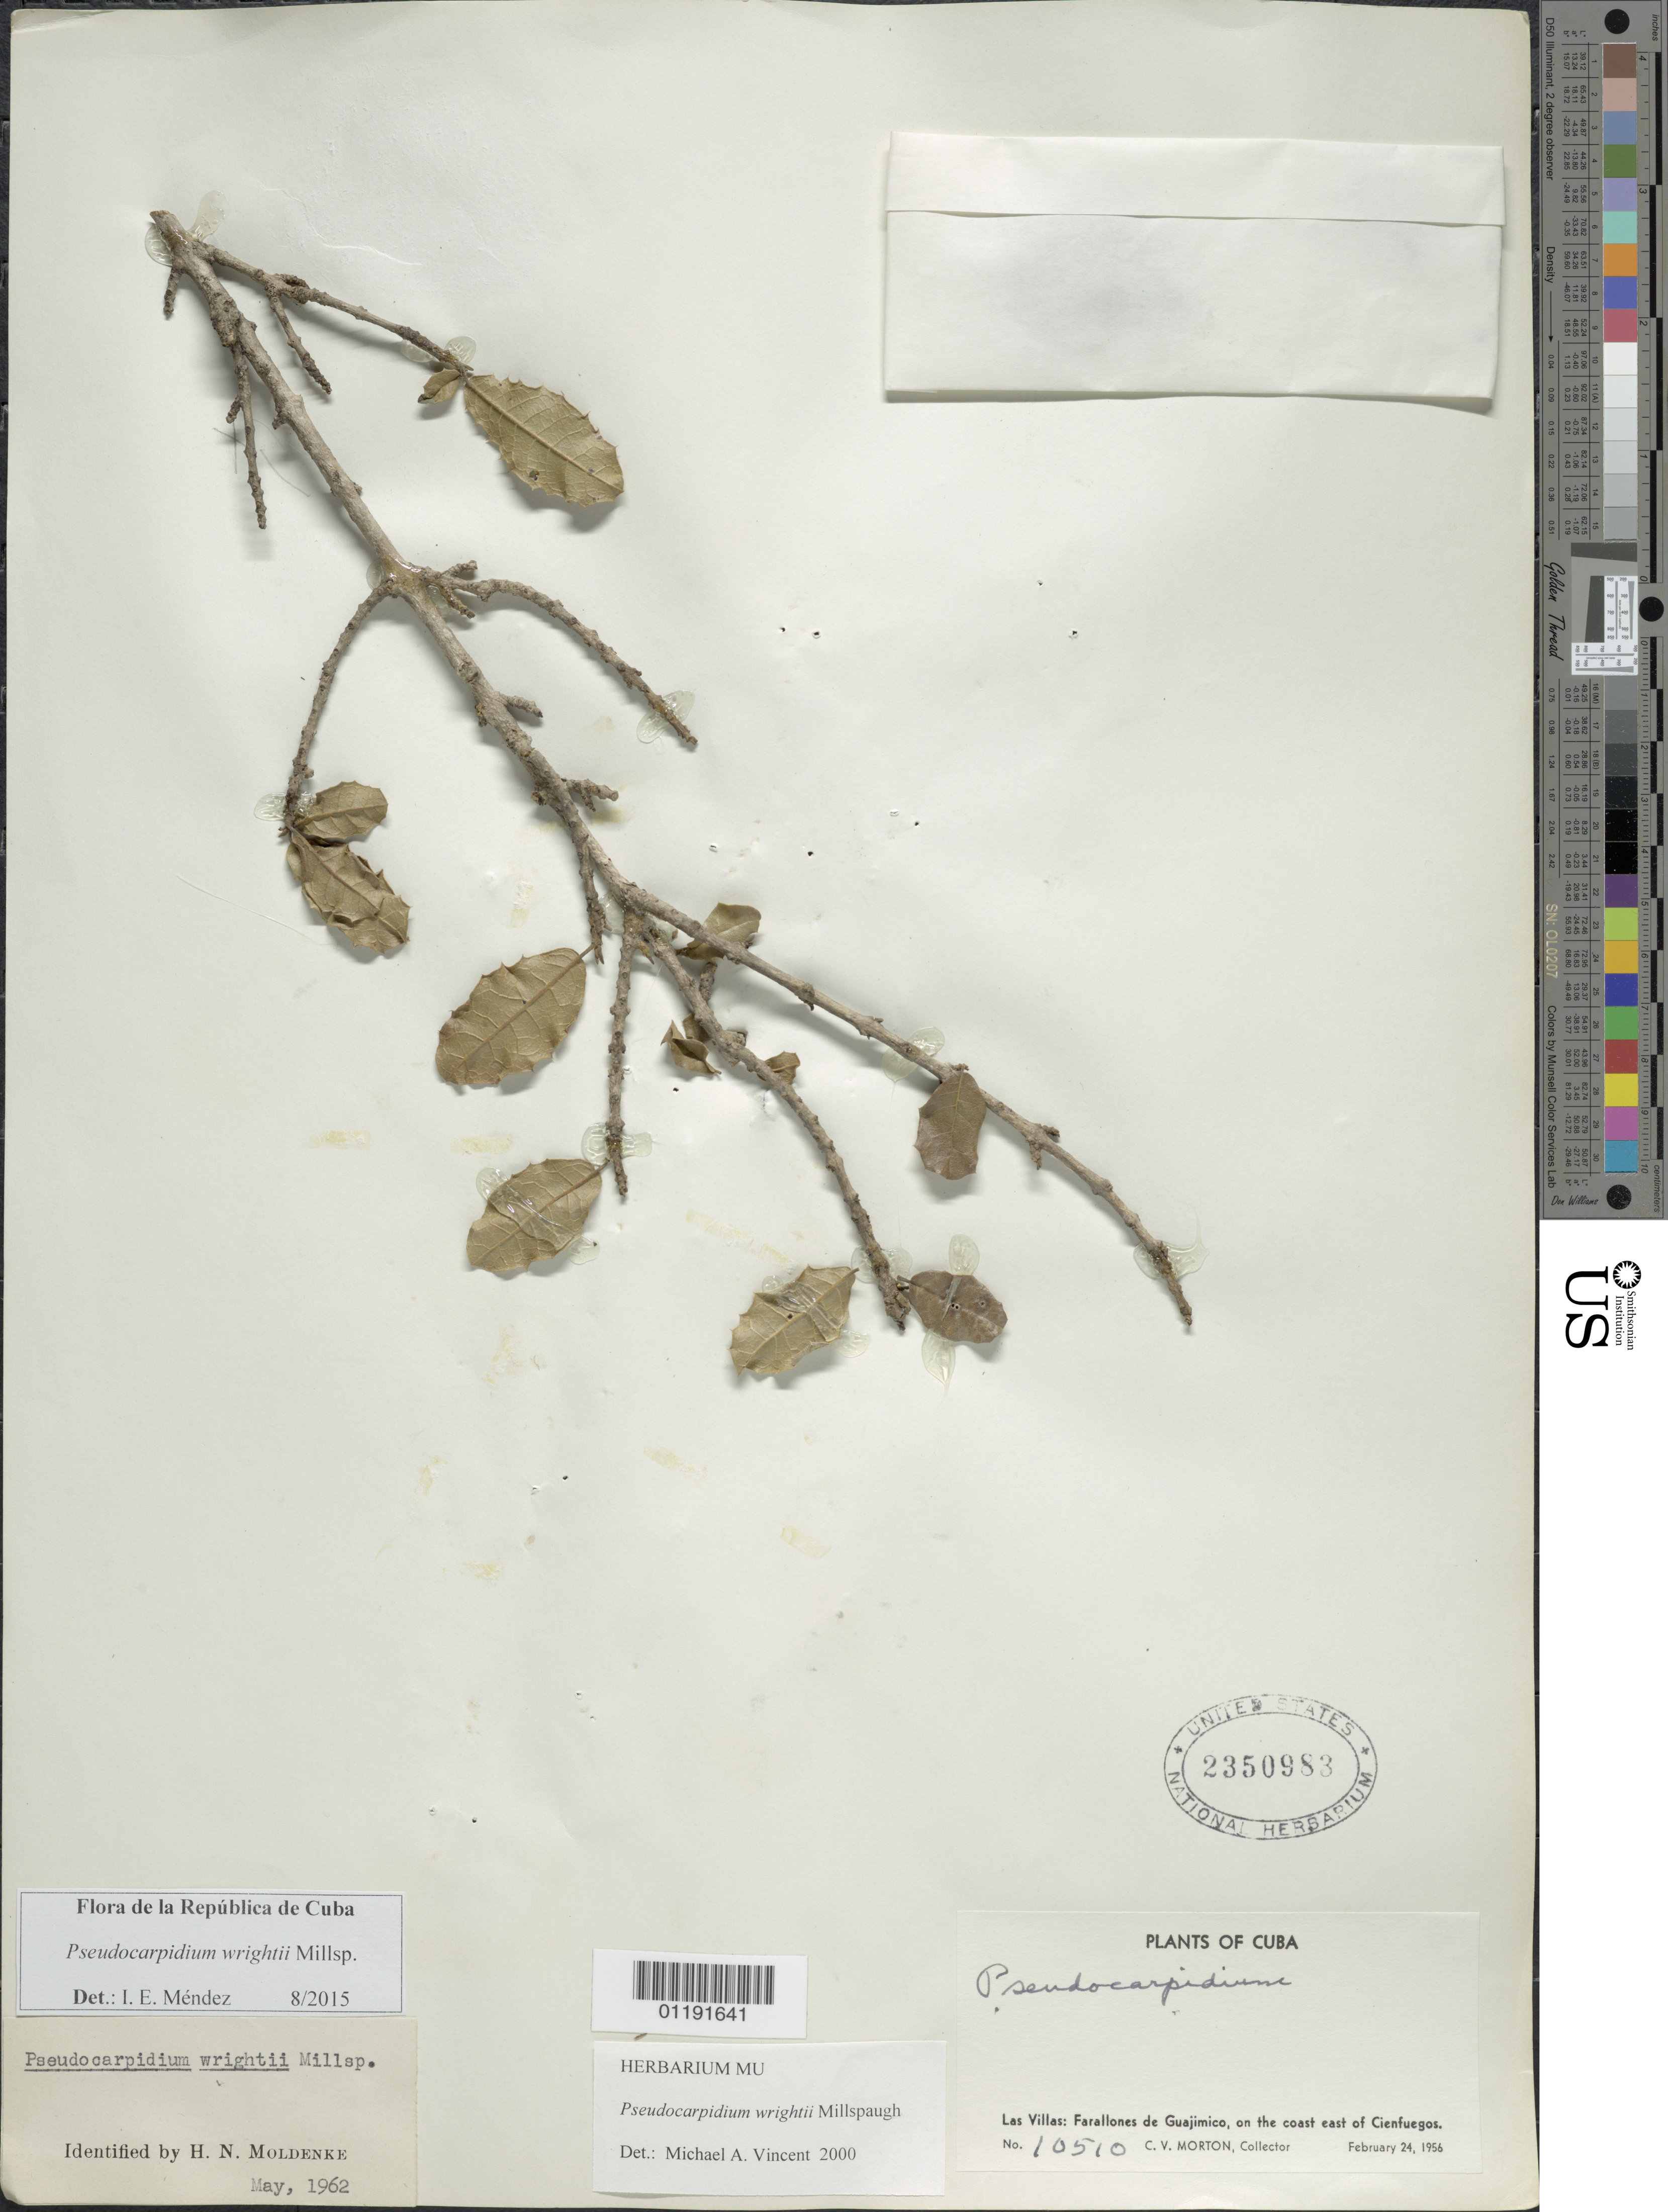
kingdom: Plantae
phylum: Tracheophyta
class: Magnoliopsida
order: Lamiales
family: Lamiaceae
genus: Pseudocarpidium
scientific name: Pseudocarpidium wrightii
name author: Millsp.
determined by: Méndez, I. E.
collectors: C. V. Morton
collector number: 10510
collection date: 1956-02-24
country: Cuba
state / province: Las Villas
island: Cuba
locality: E of Cienfuegos, Farallones de Guajimico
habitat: Coast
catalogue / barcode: US 2350983